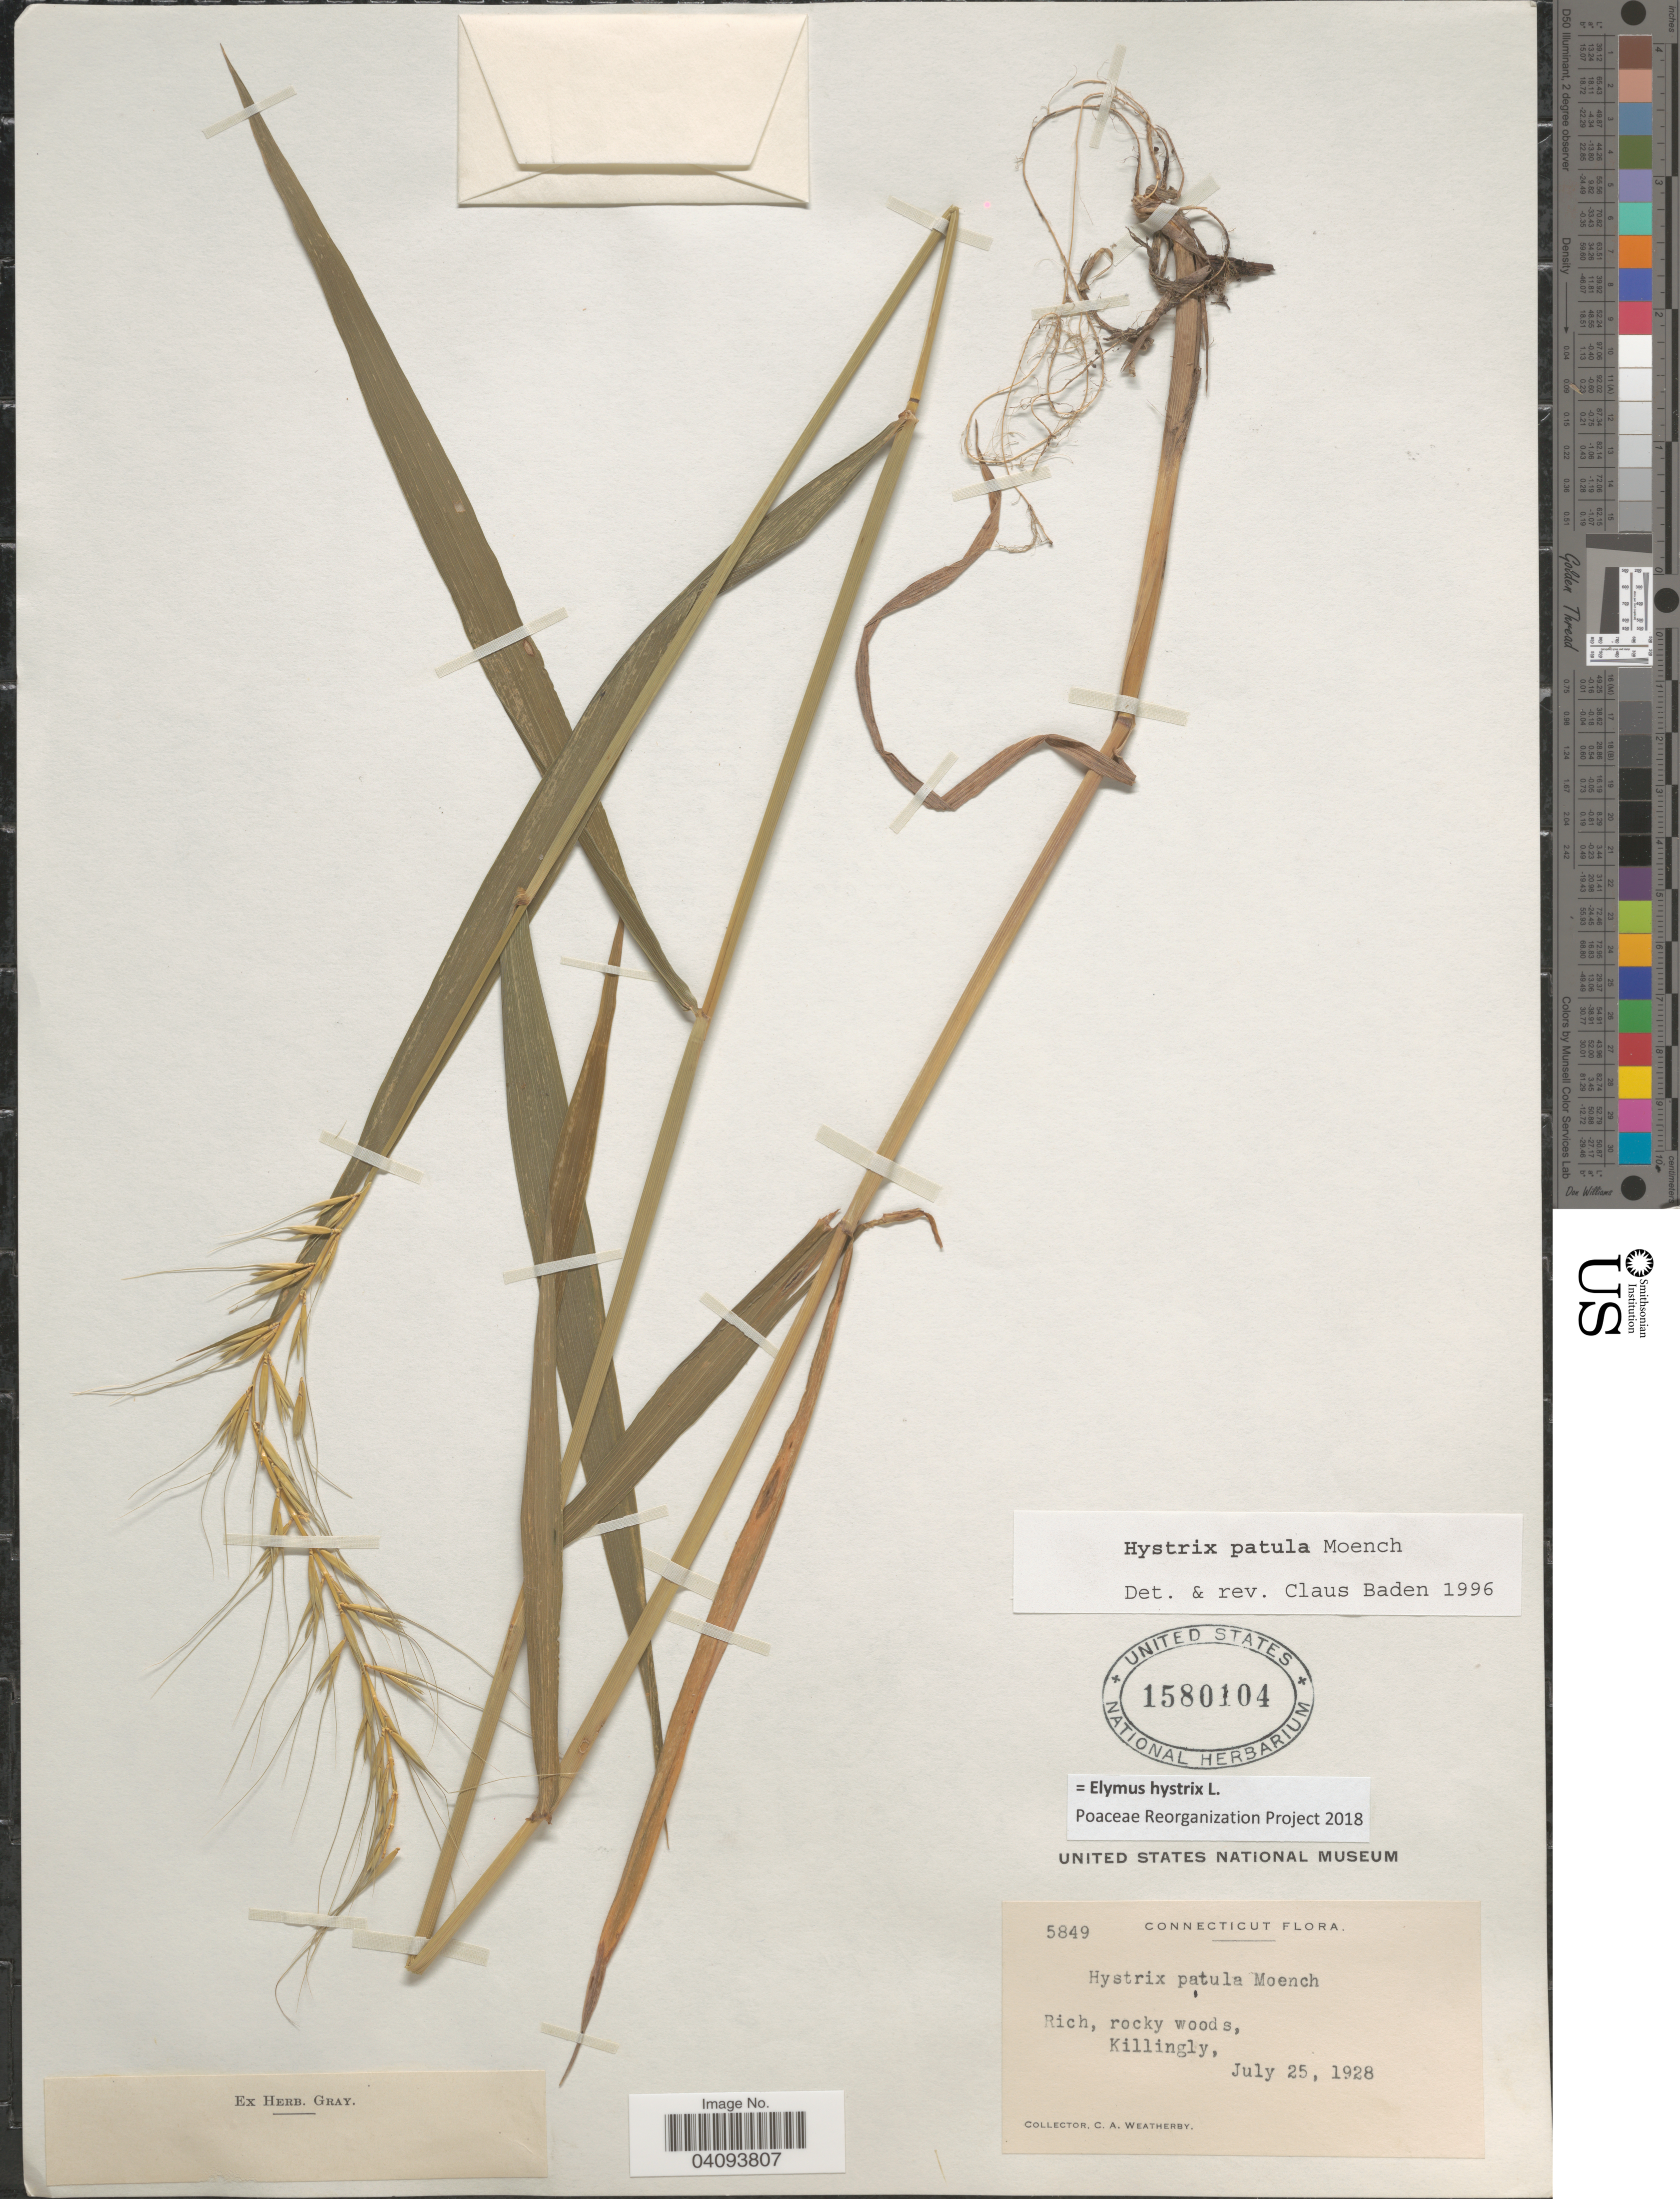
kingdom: Plantae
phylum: Tracheophyta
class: Liliopsida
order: Poales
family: Poaceae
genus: Elymus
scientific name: Elymus hystrix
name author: L.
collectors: C. A. Weatherby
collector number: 5849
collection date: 1928-07-25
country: United States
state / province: Connecticut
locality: Killingly.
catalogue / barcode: US 1580104